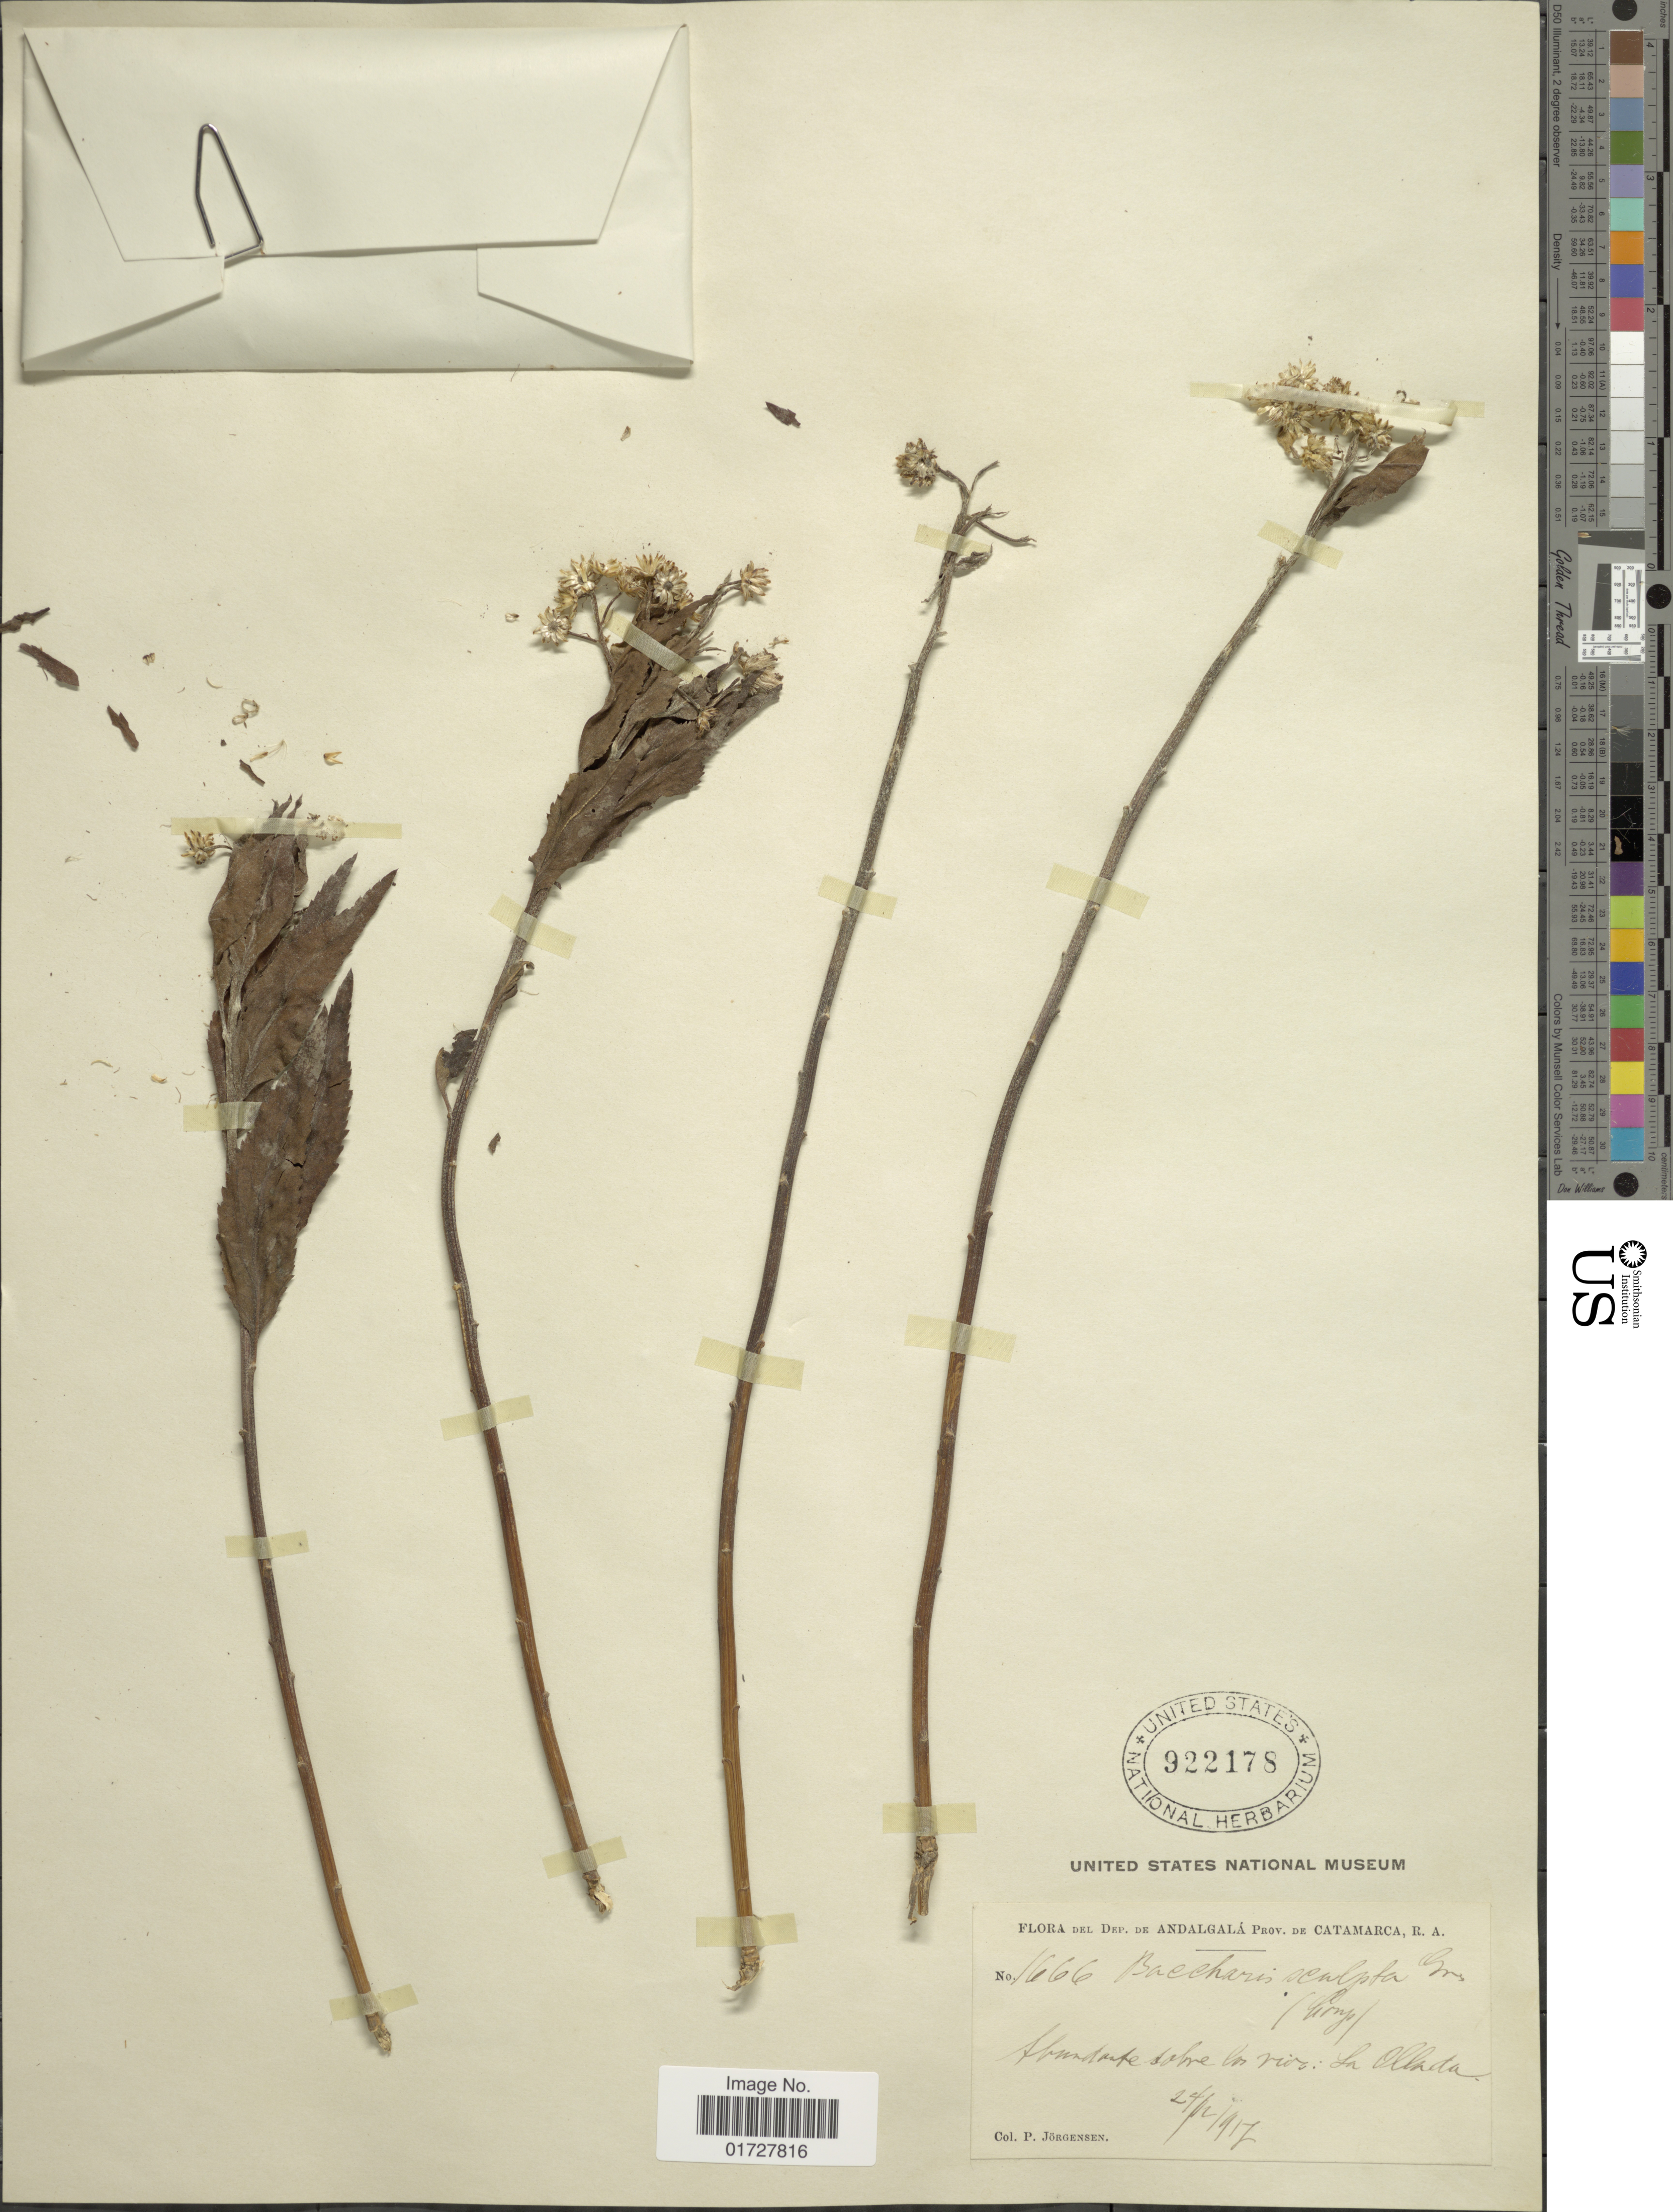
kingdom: Plantae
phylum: Tracheophyta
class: Magnoliopsida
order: Asterales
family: Asteraceae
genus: Baccharis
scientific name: Baccharis sculpta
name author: Griseb.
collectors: P. Jörgensen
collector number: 1666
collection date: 1917-12-24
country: Argentina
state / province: Catamarca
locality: Dep. de Andalgala, sobre los rios La Ollada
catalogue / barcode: US 922178